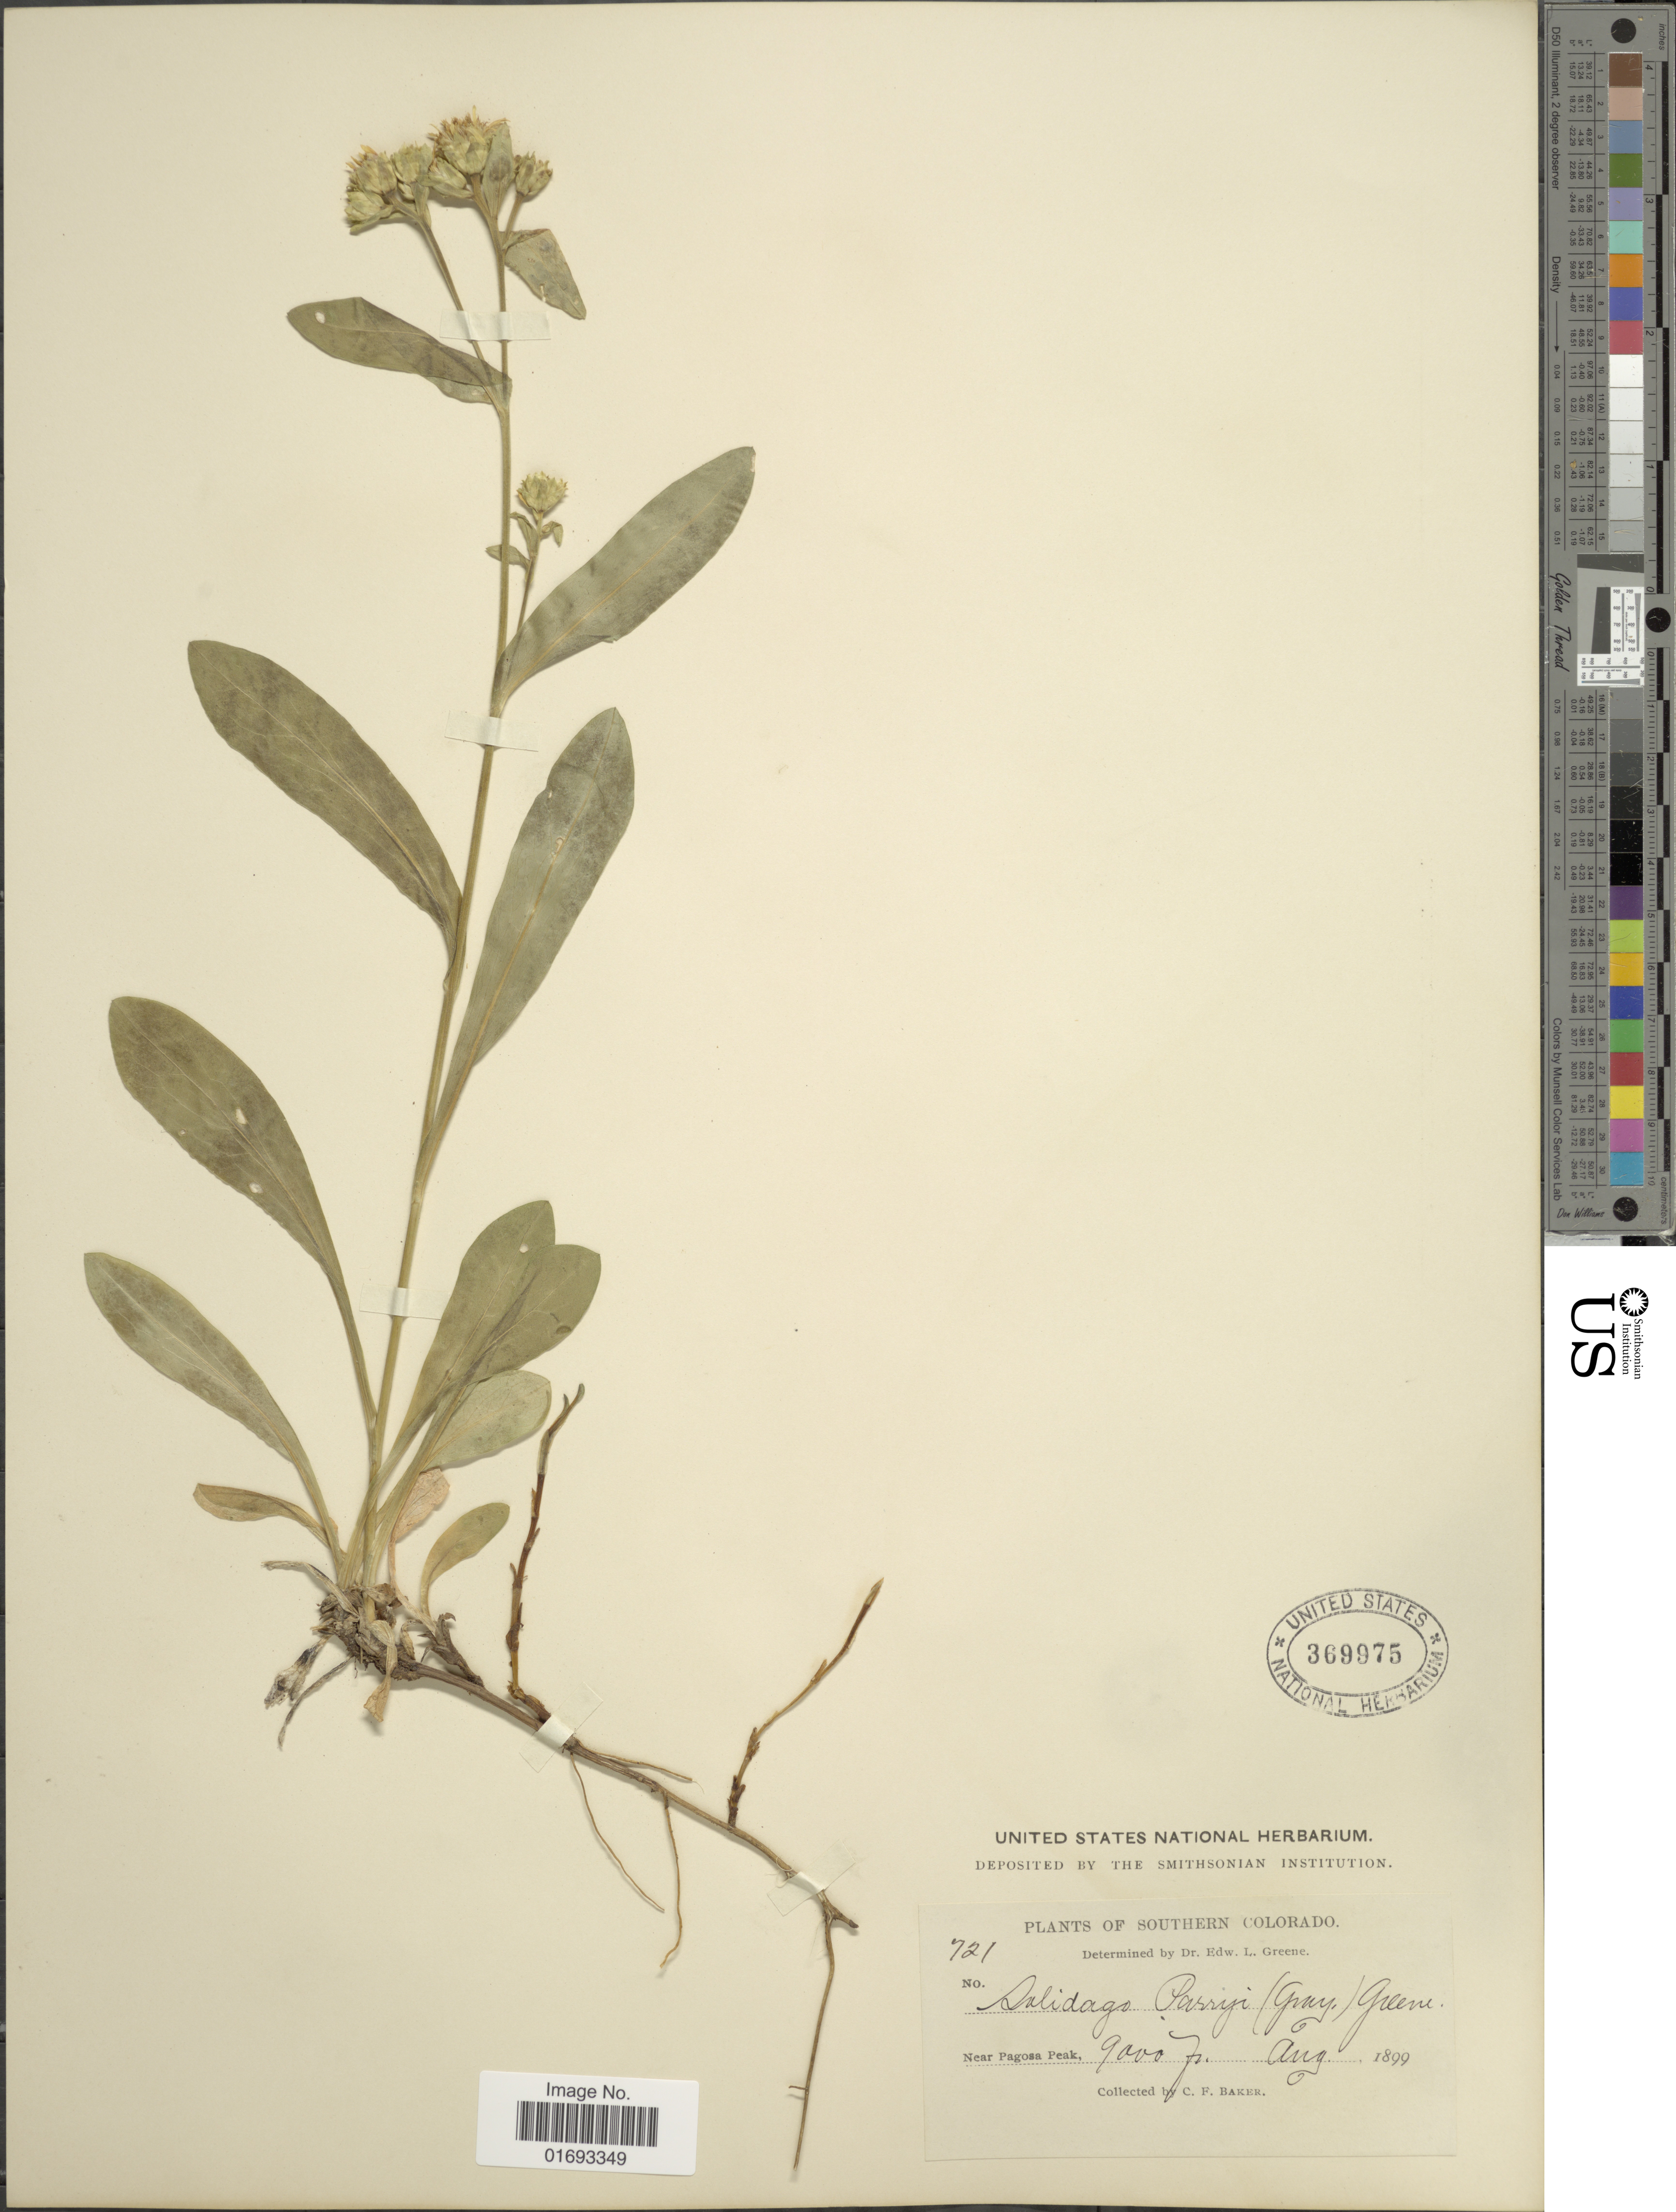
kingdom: Plantae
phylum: Tracheophyta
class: Magnoliopsida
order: Asterales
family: Asteraceae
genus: Oreochrysum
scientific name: Oreochrysum parryi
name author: (A. Gray) Rydb.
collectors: C. F. Baker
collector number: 721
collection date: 1899-08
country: United States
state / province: Colorado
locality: Southern Colorado, near Pagosa Peak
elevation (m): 2743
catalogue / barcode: US 369975